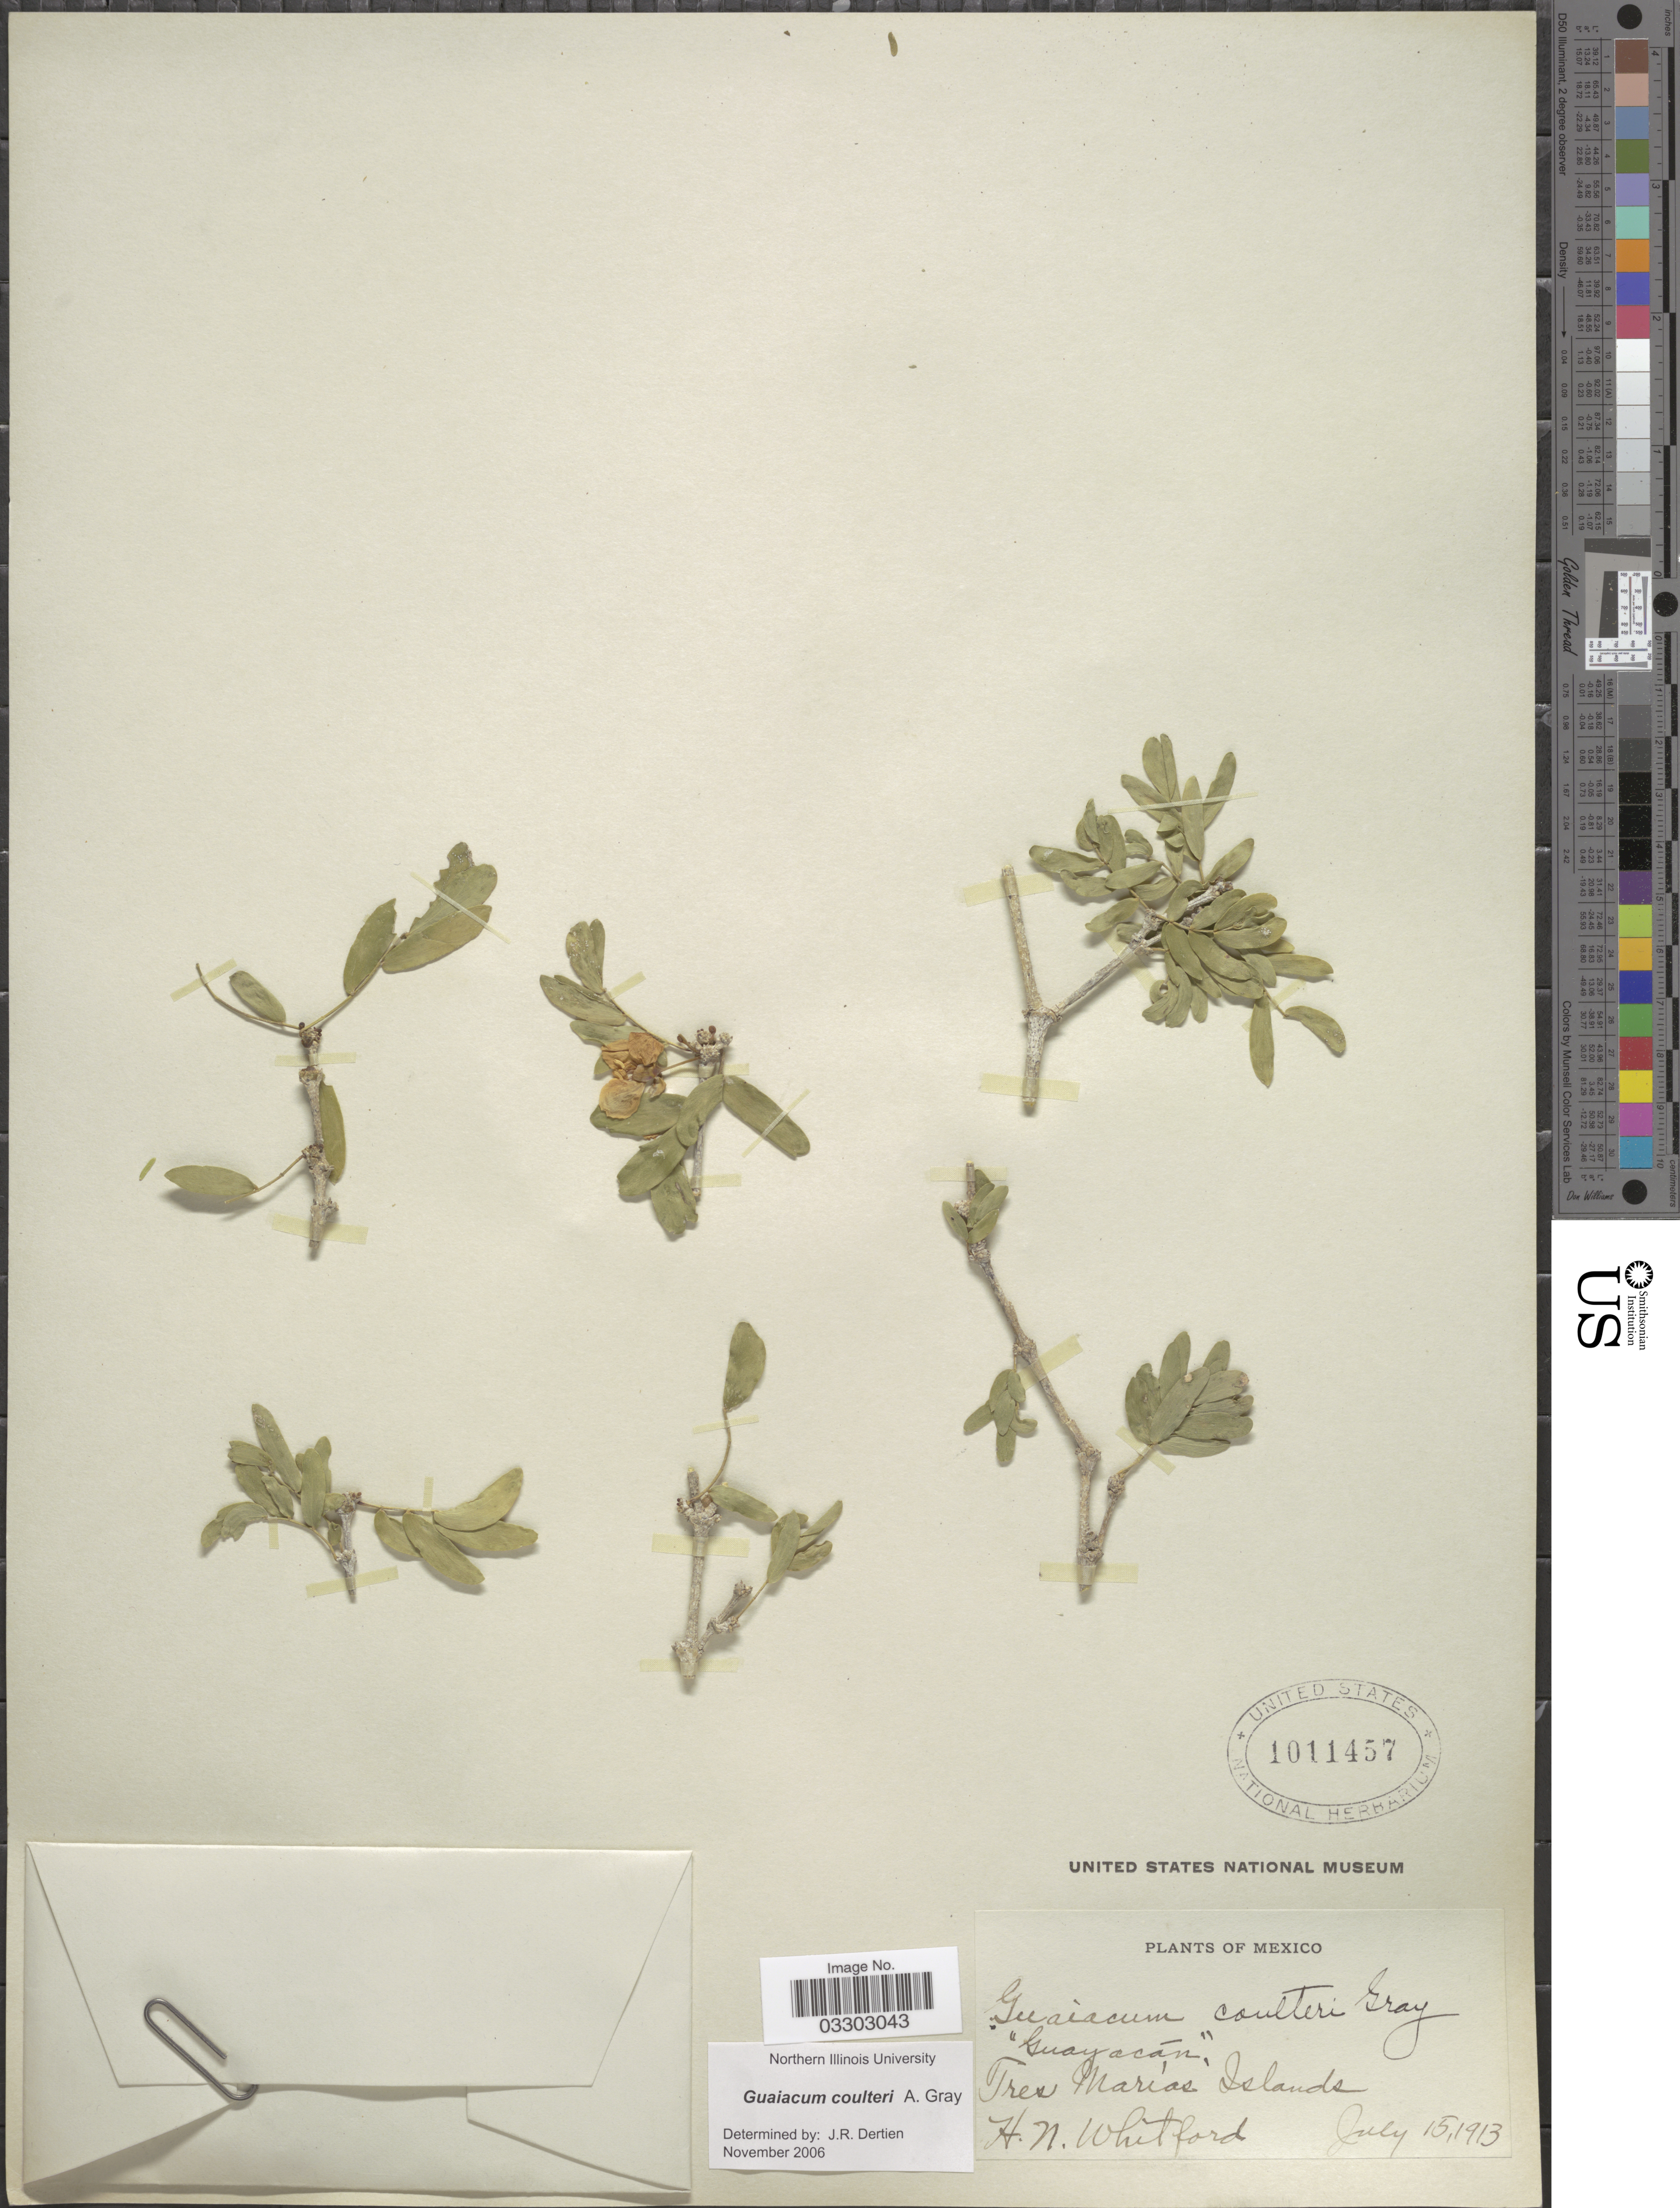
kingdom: Plantae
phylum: Tracheophyta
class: Magnoliopsida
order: Zygophyllales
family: Zygophyllaceae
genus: Guaiacum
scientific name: Guaiacum coulteri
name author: A. Gray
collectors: H. N. Whitford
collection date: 1913-07-15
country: Mexico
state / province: Nayarit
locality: Tres Marías Islands.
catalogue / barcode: US 1011457